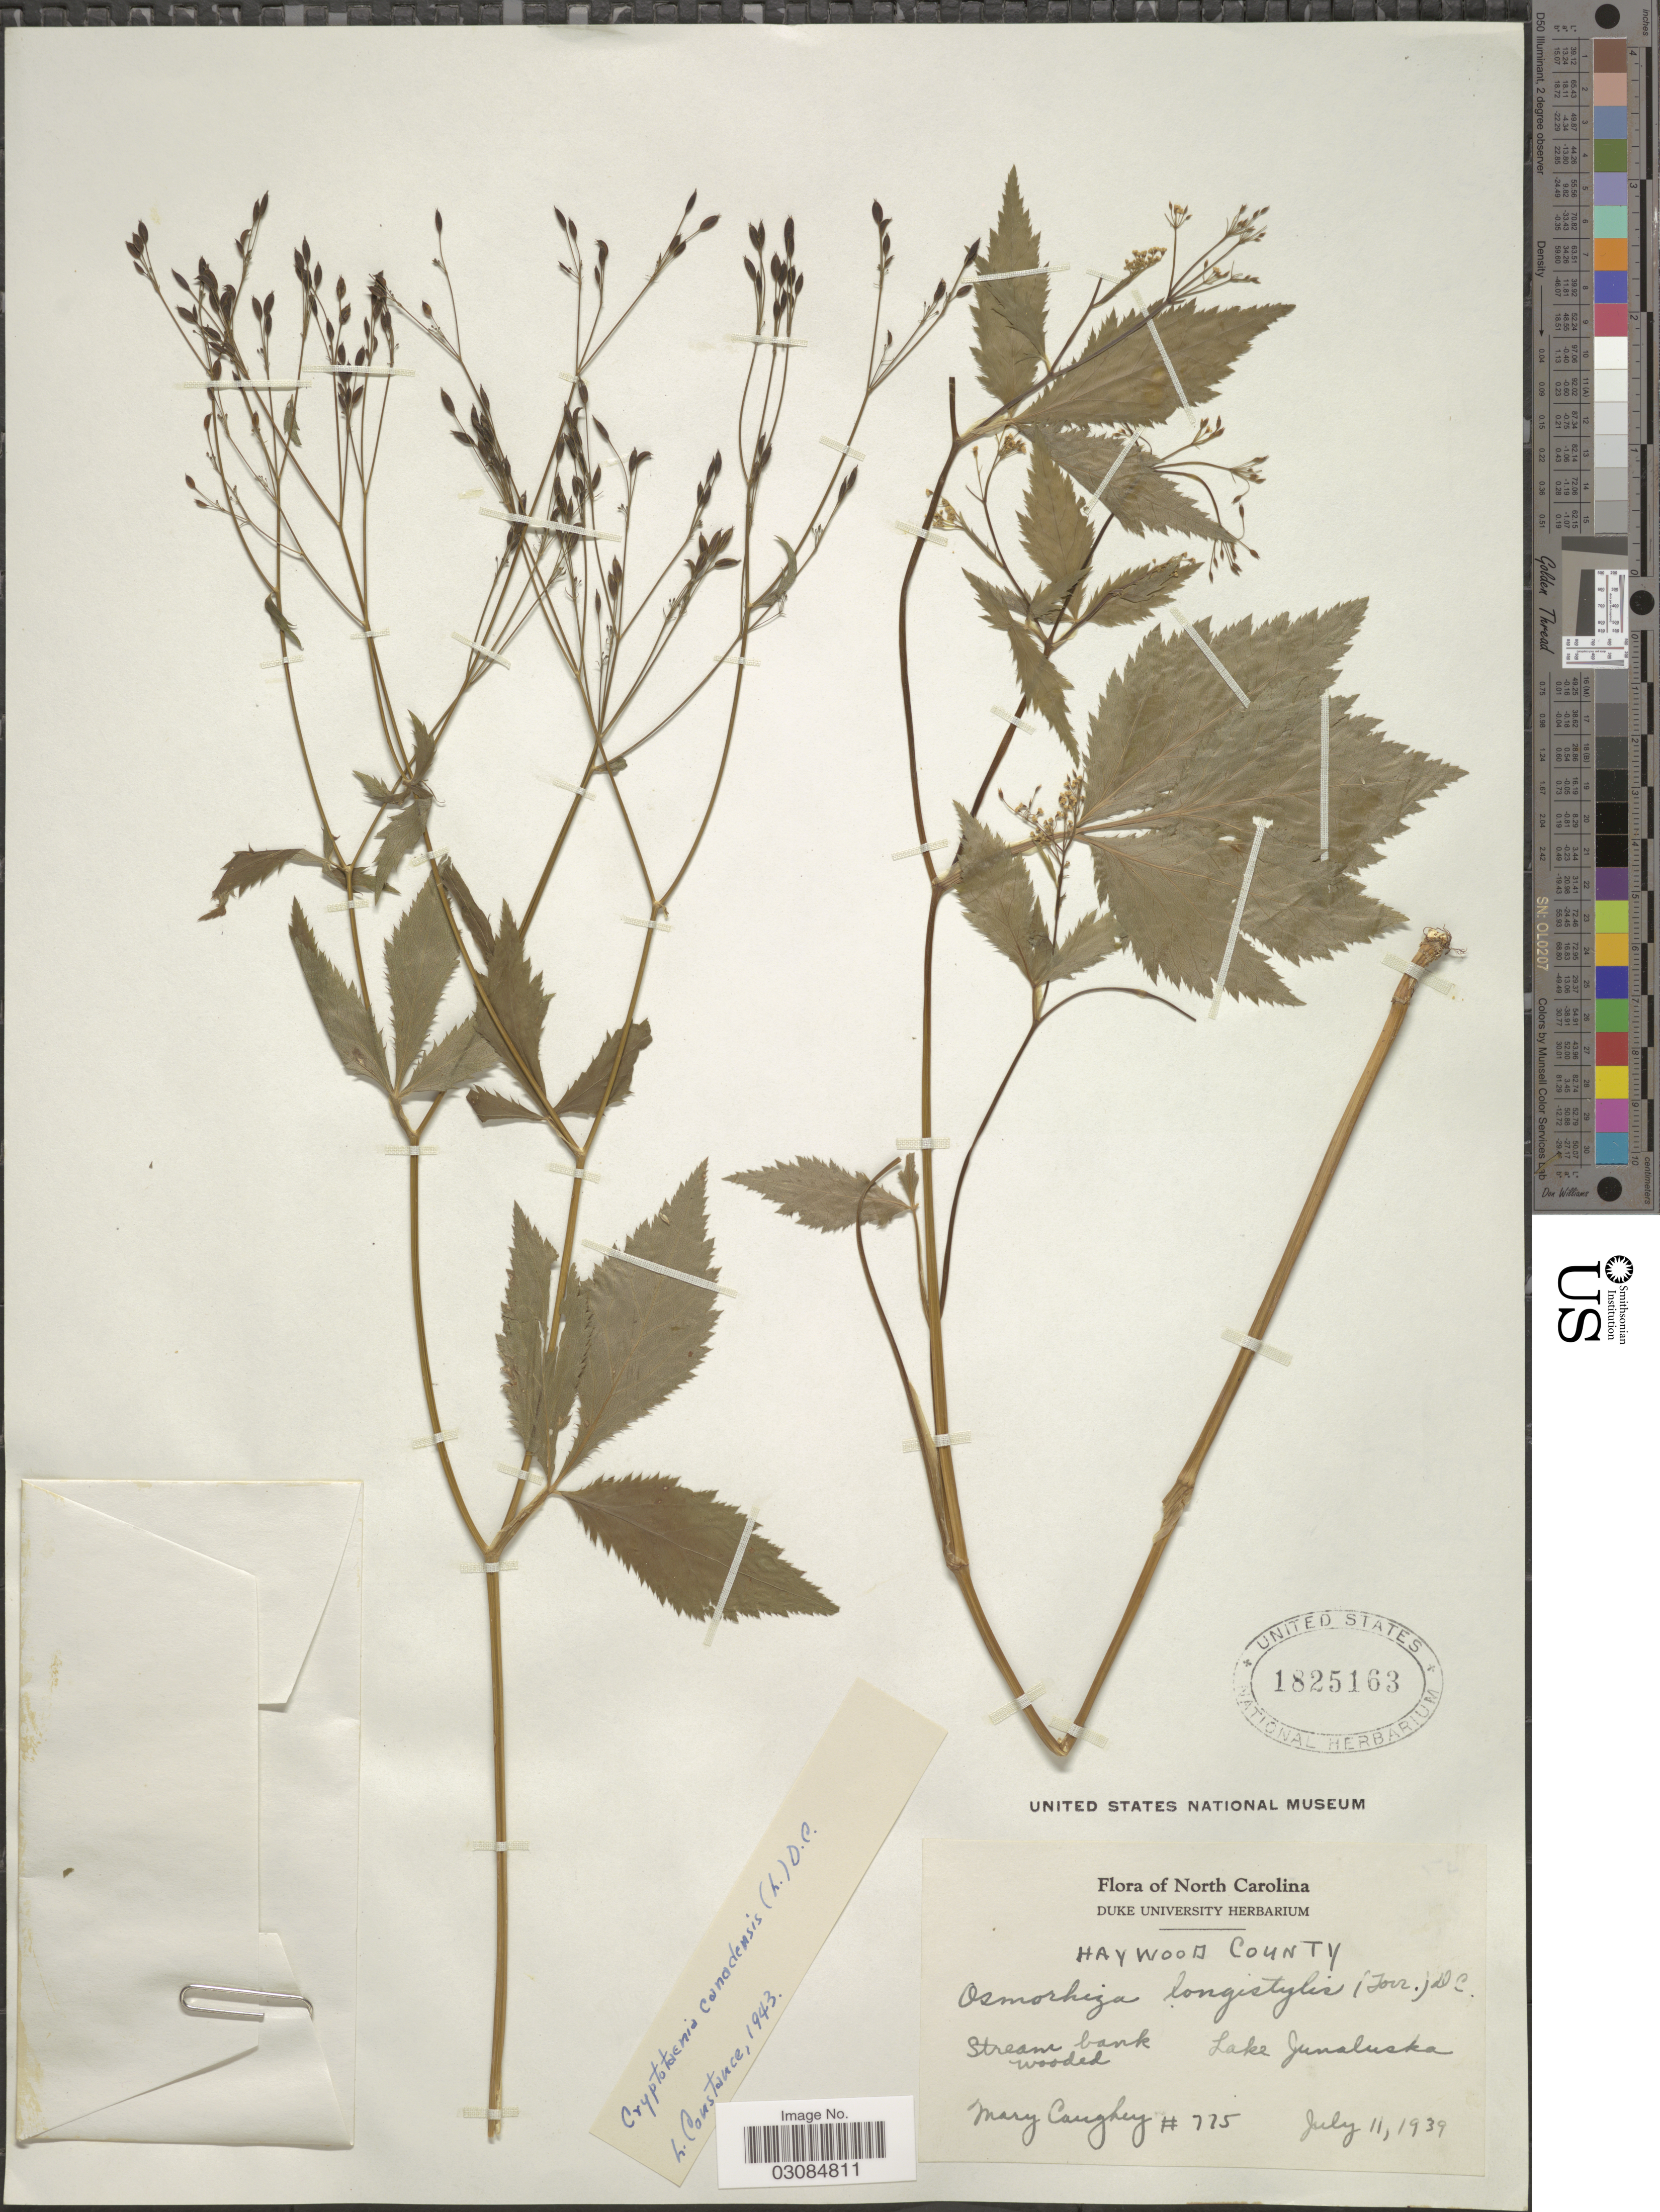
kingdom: Plantae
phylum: Tracheophyta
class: Magnoliopsida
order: Apiales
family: Apiaceae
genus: Cryptotaenia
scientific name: Cryptotaenia canadensis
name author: (L.) DC.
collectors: M. Caughey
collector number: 775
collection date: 1939-07-11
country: United States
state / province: North Carolina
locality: Lake Gunaluska.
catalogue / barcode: US 1825163